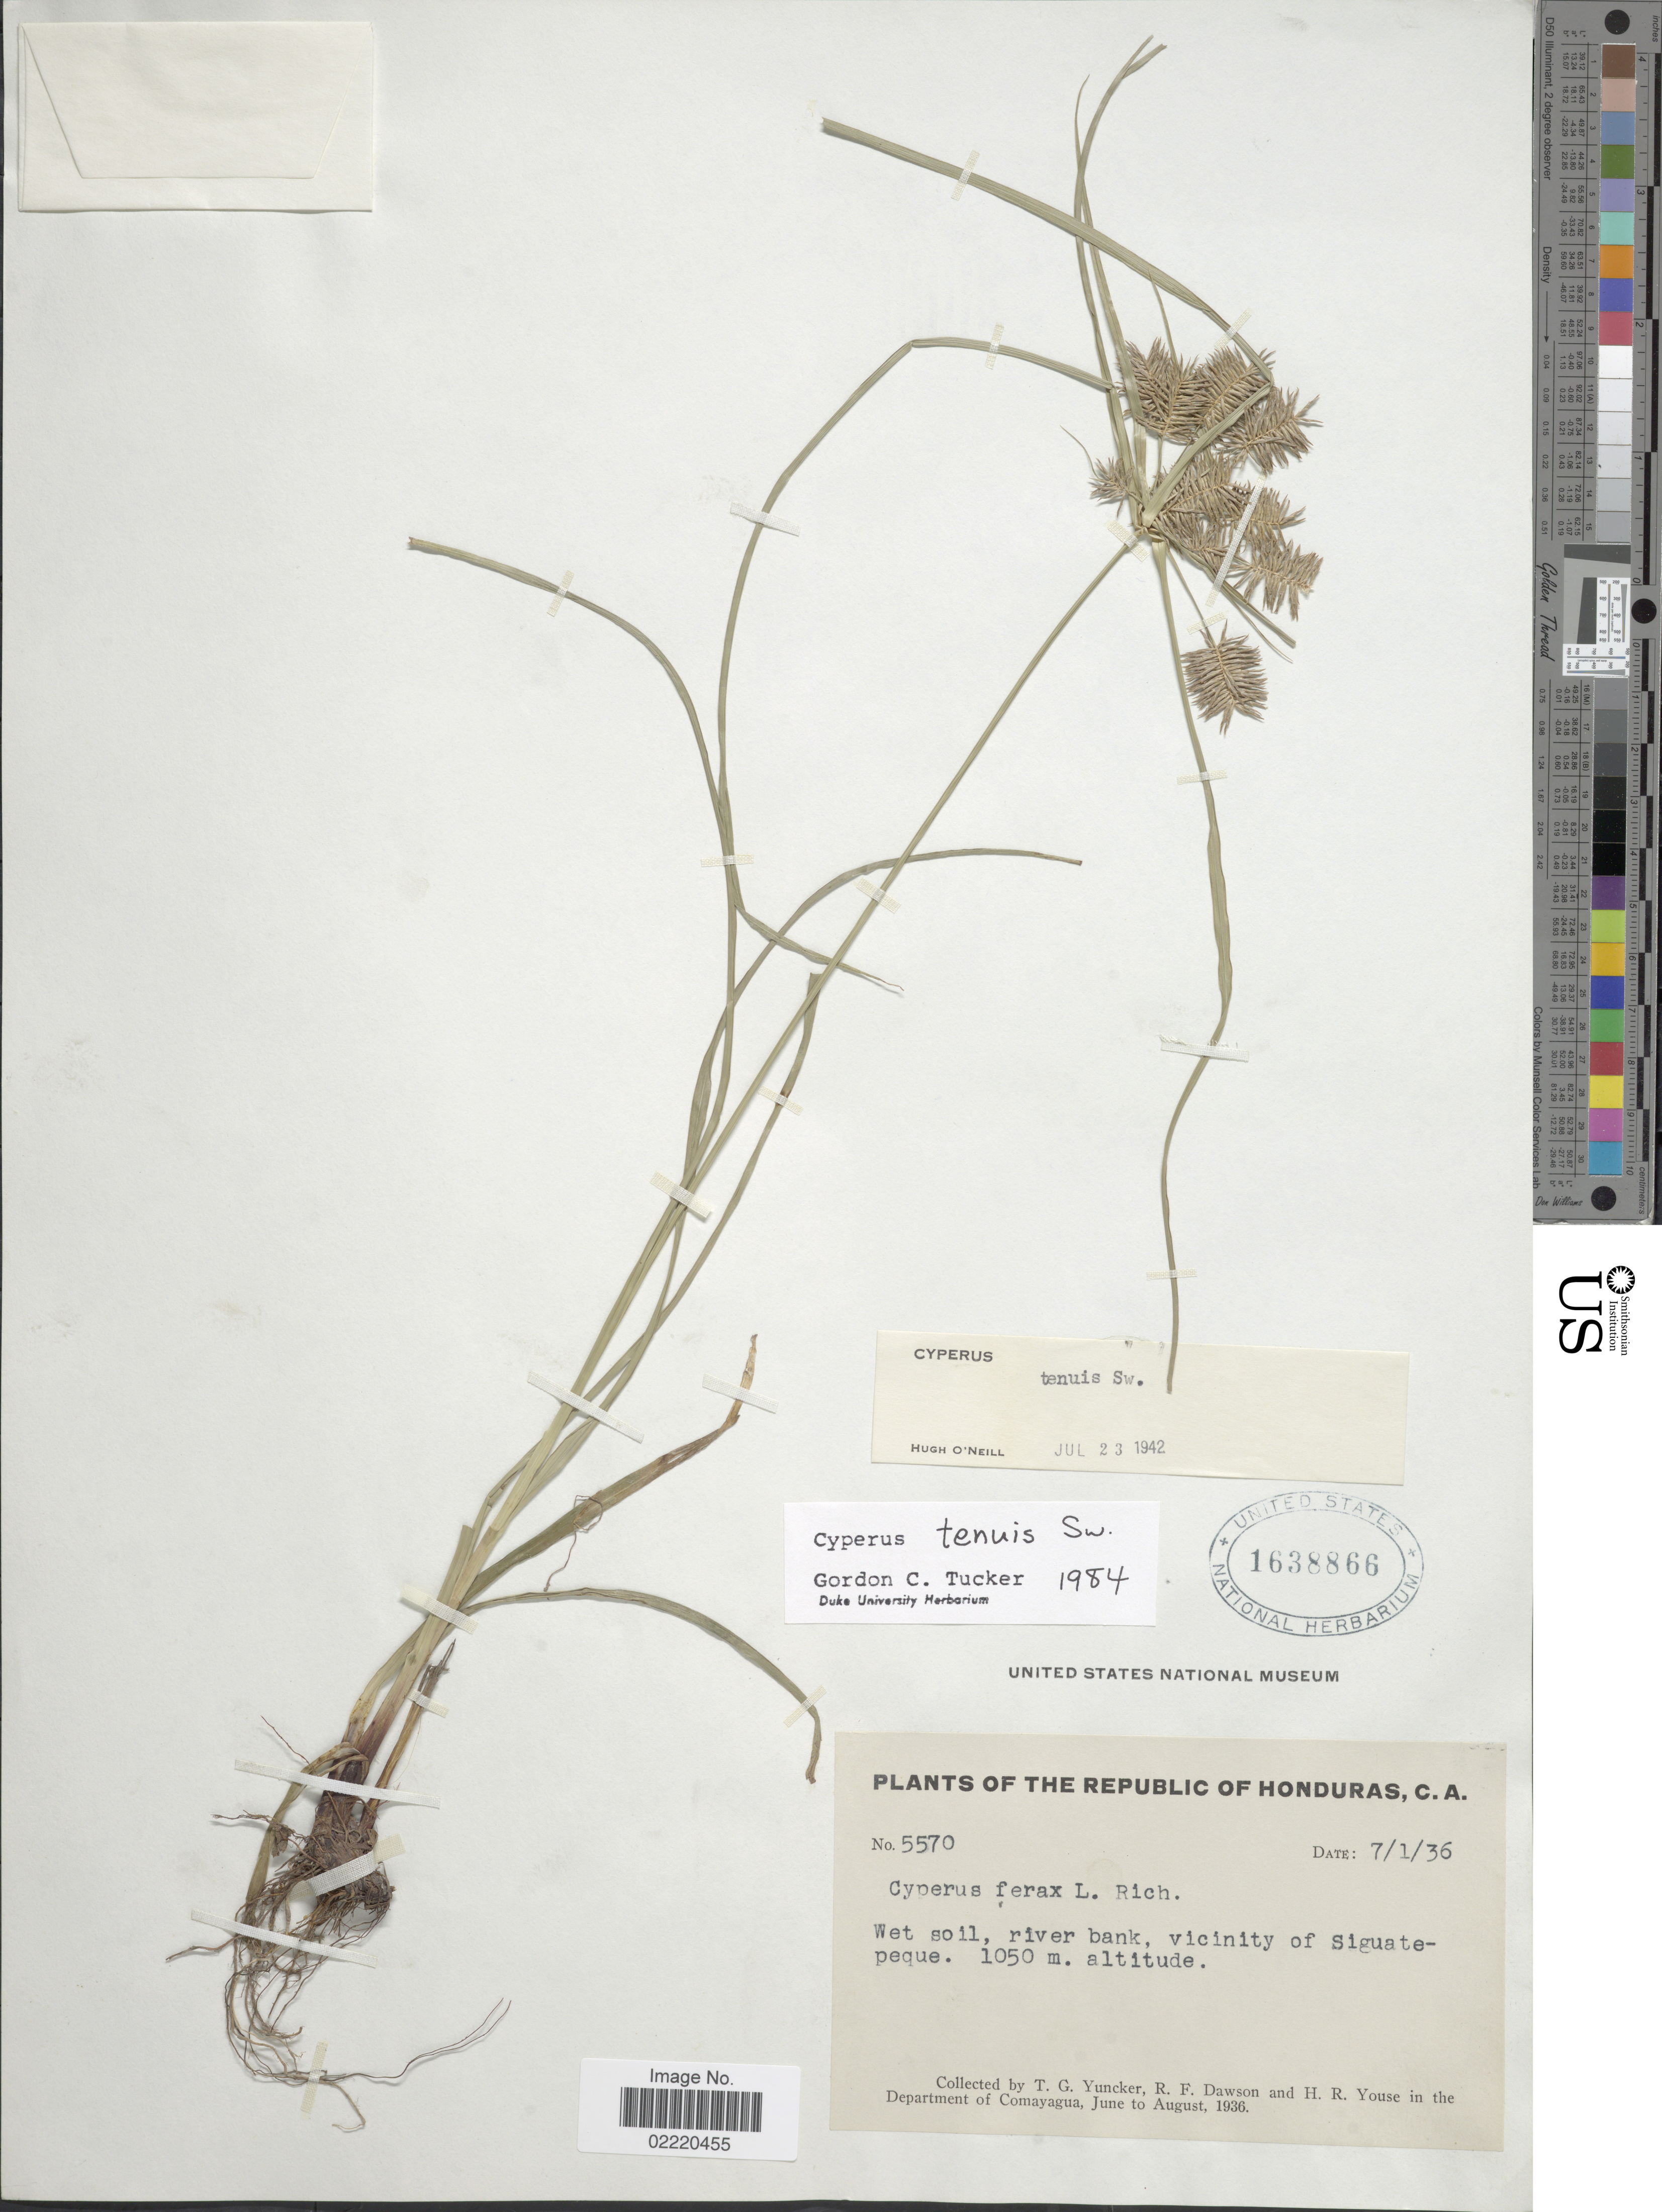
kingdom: Plantae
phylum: Tracheophyta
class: Liliopsida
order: Poales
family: Cyperaceae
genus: Cyperus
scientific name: Cyperus tenuis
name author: Sw.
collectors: T. G. Yuncker, R. F. Dawson & H. Youse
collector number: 5570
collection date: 1936-01-07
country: Honduras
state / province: Comayagua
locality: Wet soil, river bank, vicinity of Siguatepeque.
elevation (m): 1050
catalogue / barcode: US 1638866